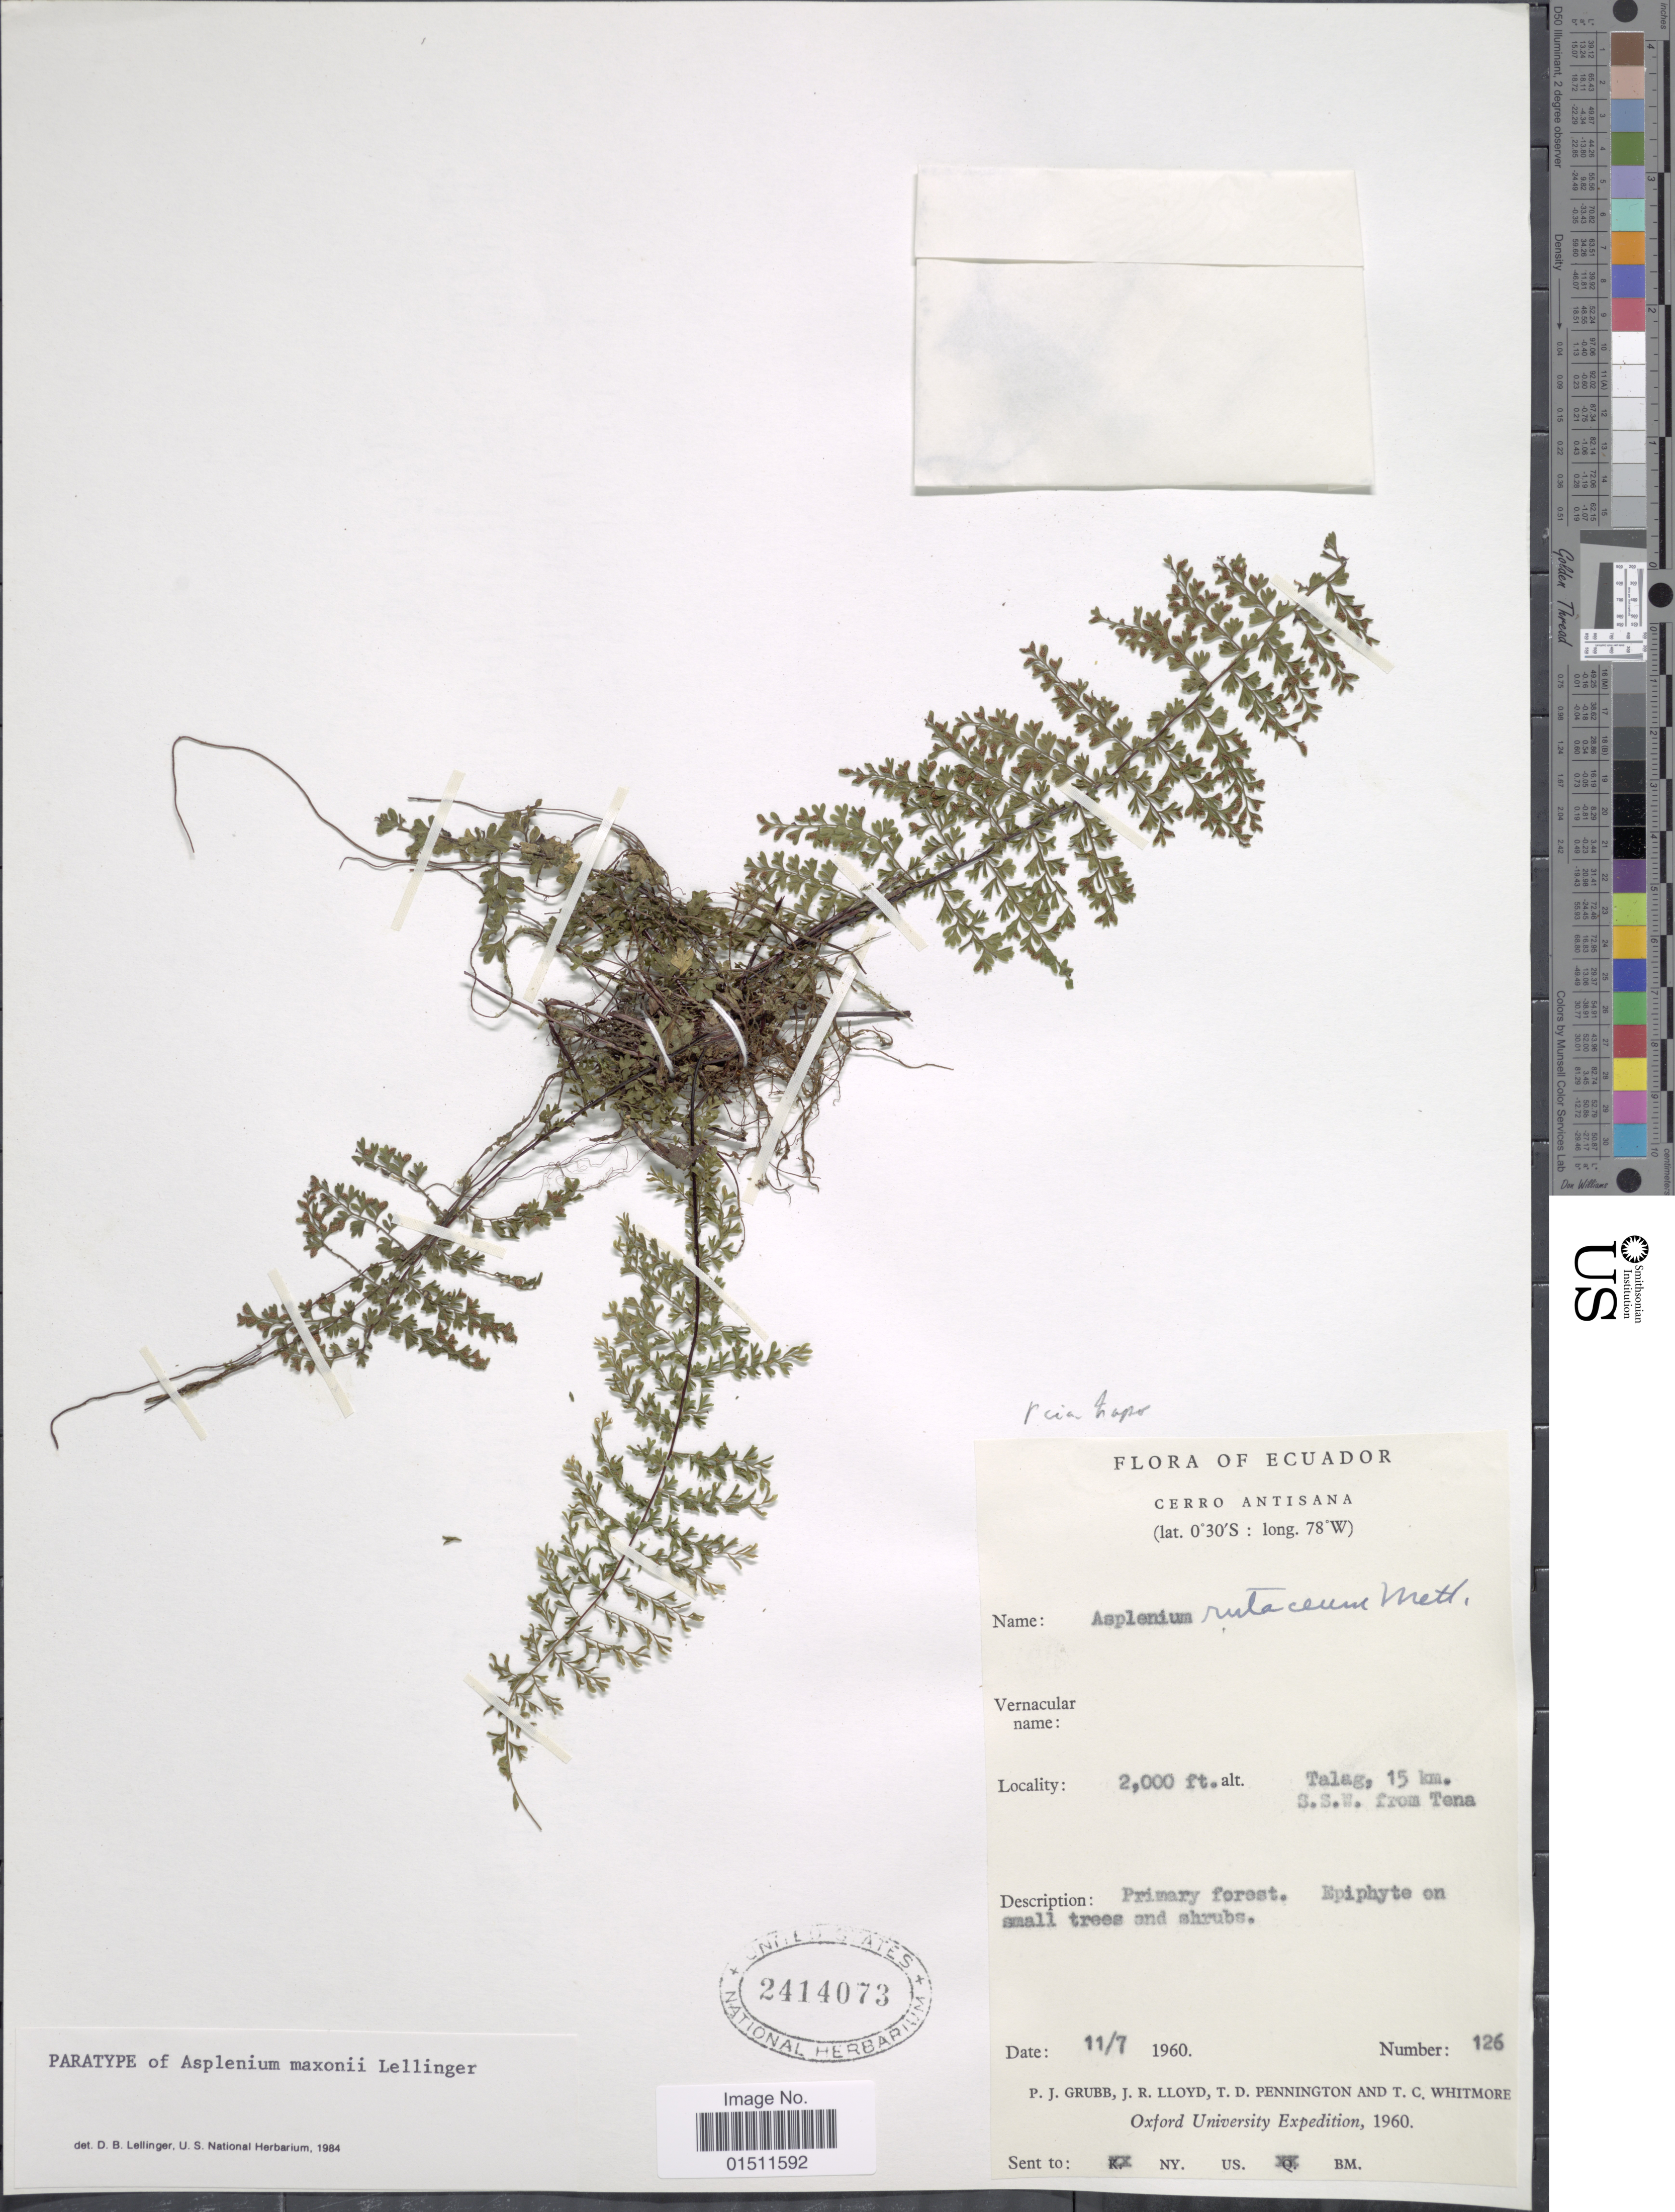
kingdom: Plantae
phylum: Tracheophyta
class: Polypodiopsida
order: Polypodiales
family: Aspleniaceae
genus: Asplenium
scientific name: Asplenium maxonii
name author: Lellinger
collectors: P. J. Grubb, T. D. Pennington & T. C. Whitmore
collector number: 126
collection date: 1960-07-11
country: Ecuador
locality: Cerro Antisana, Talag 15 km. S. S. W. from Tena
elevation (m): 610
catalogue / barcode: US 2414073